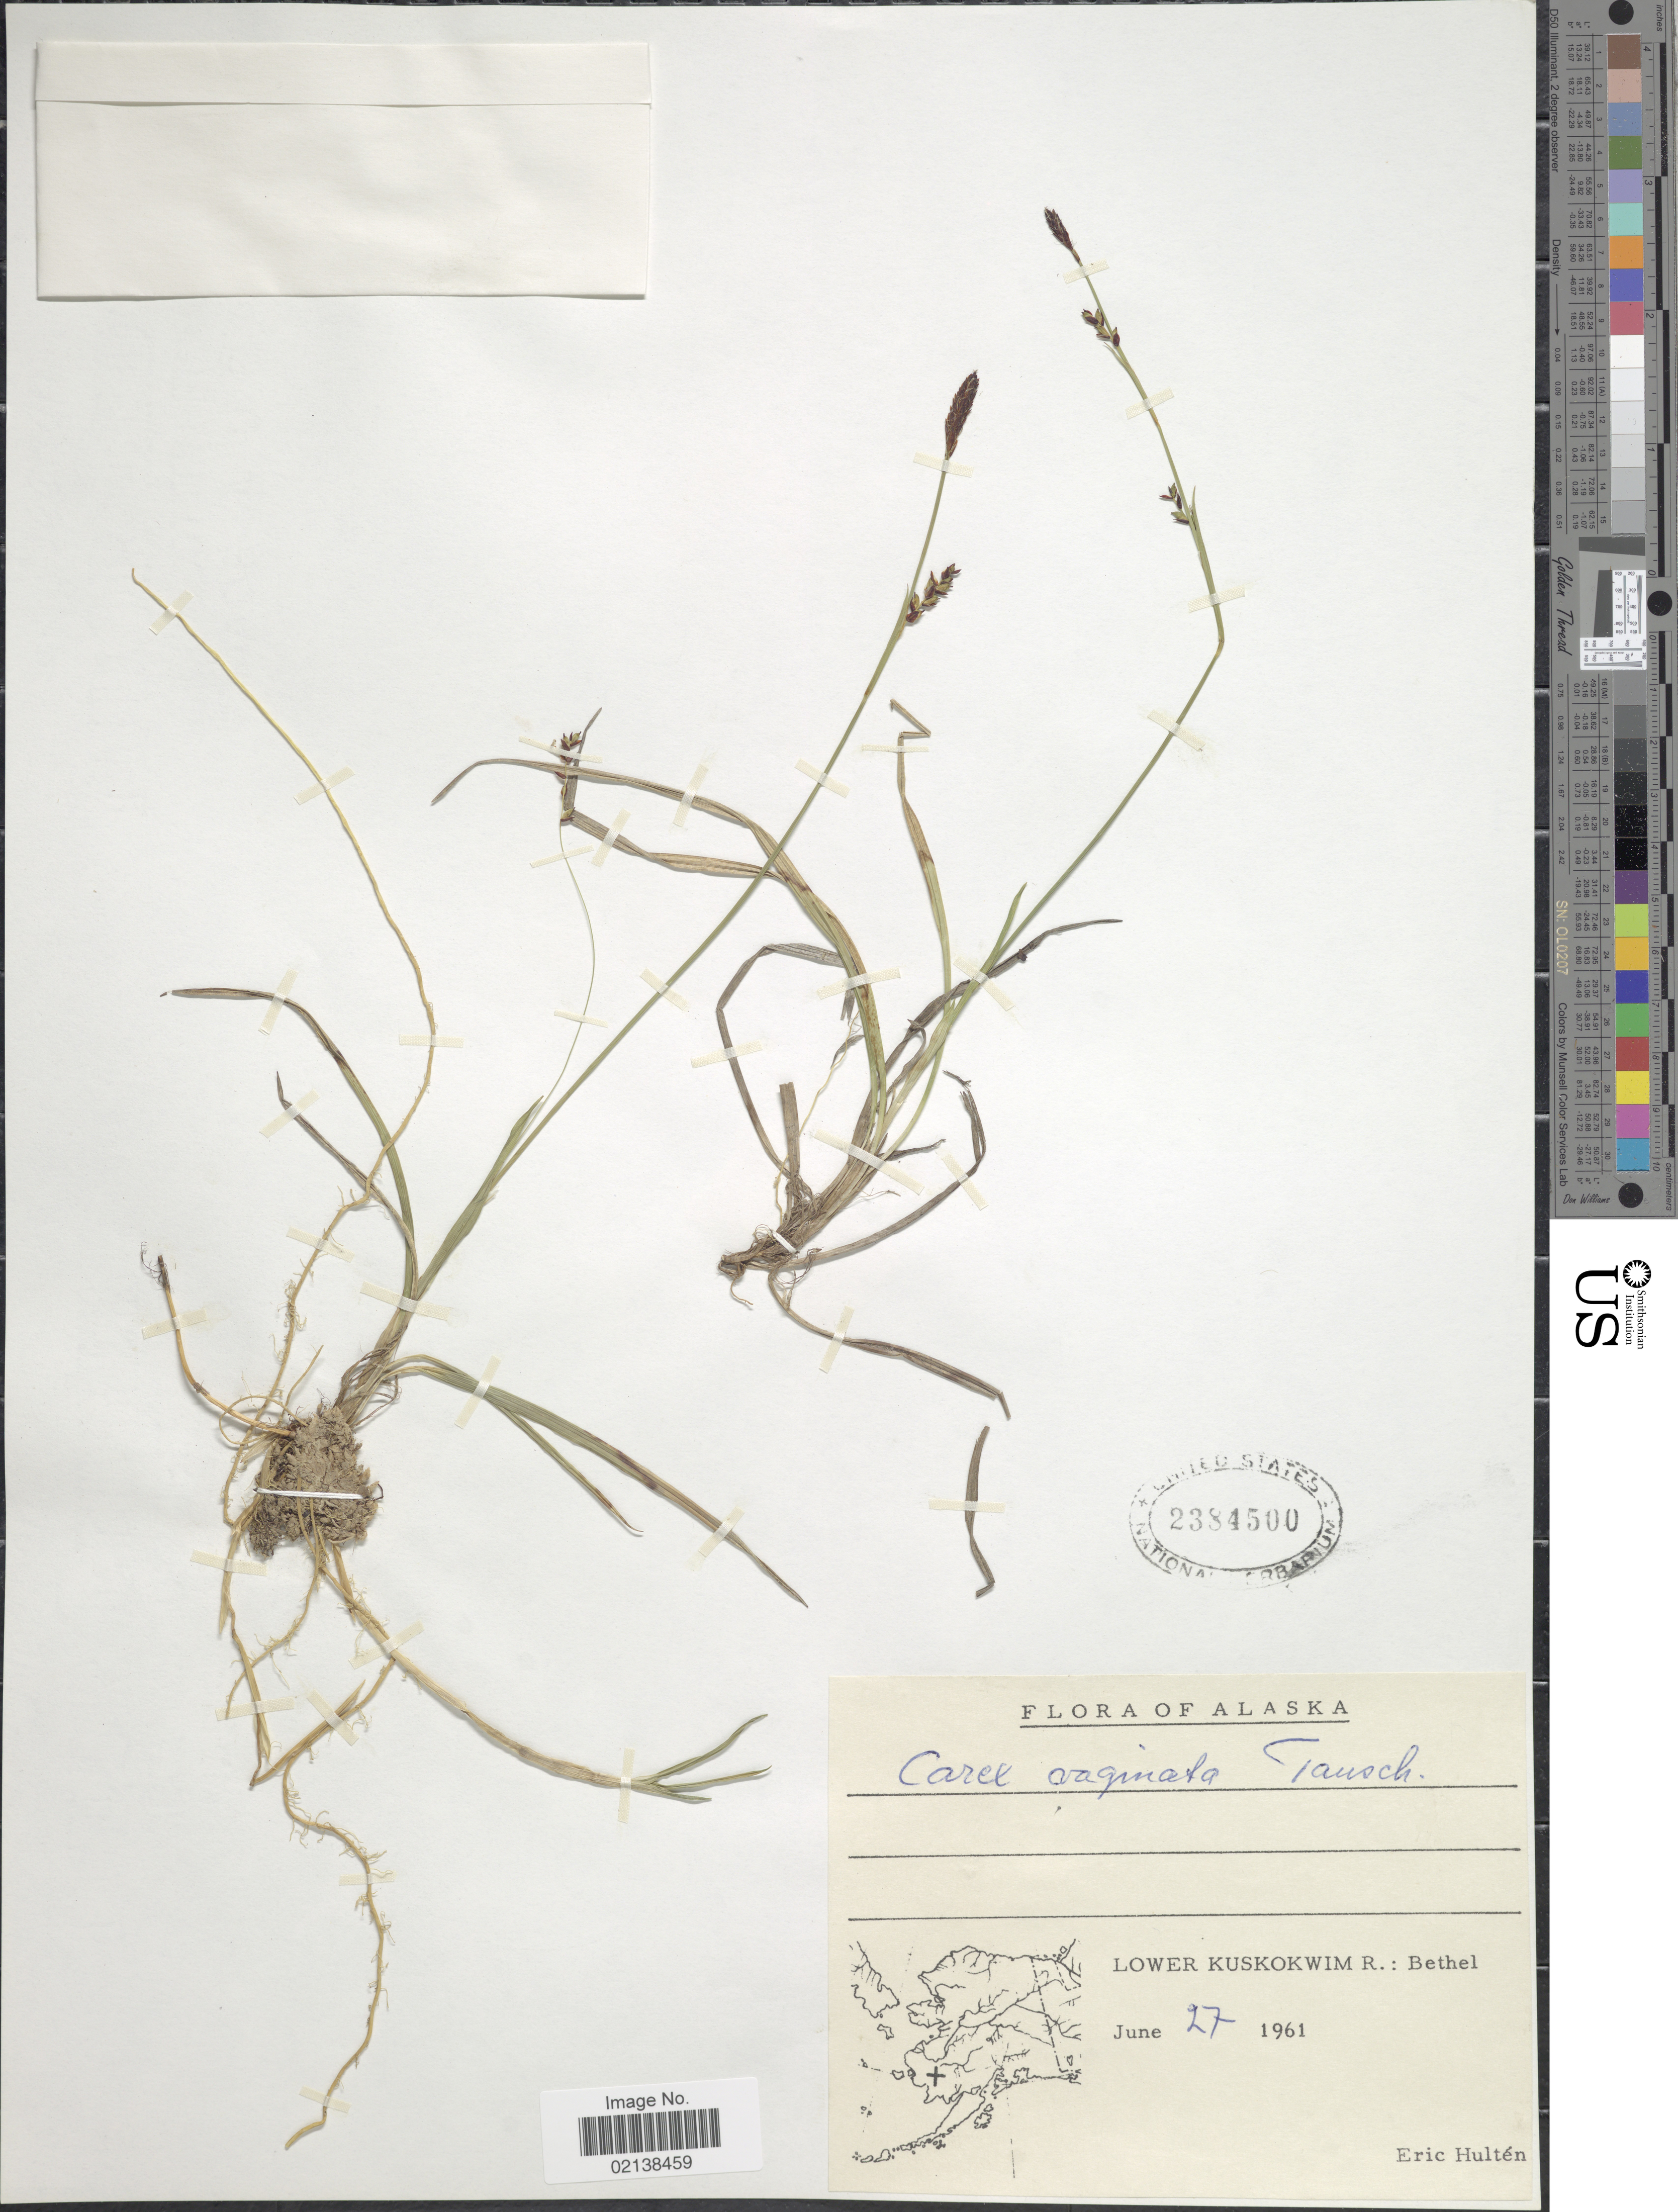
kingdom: Plantae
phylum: Tracheophyta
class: Liliopsida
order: Poales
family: Cyperaceae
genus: Carex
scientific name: Carex vaginata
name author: Tausch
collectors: E. G. Hultén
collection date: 1961-06-27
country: United States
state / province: Alaska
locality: Lower Kuskokwim R.: Bethel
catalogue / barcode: US 2384500